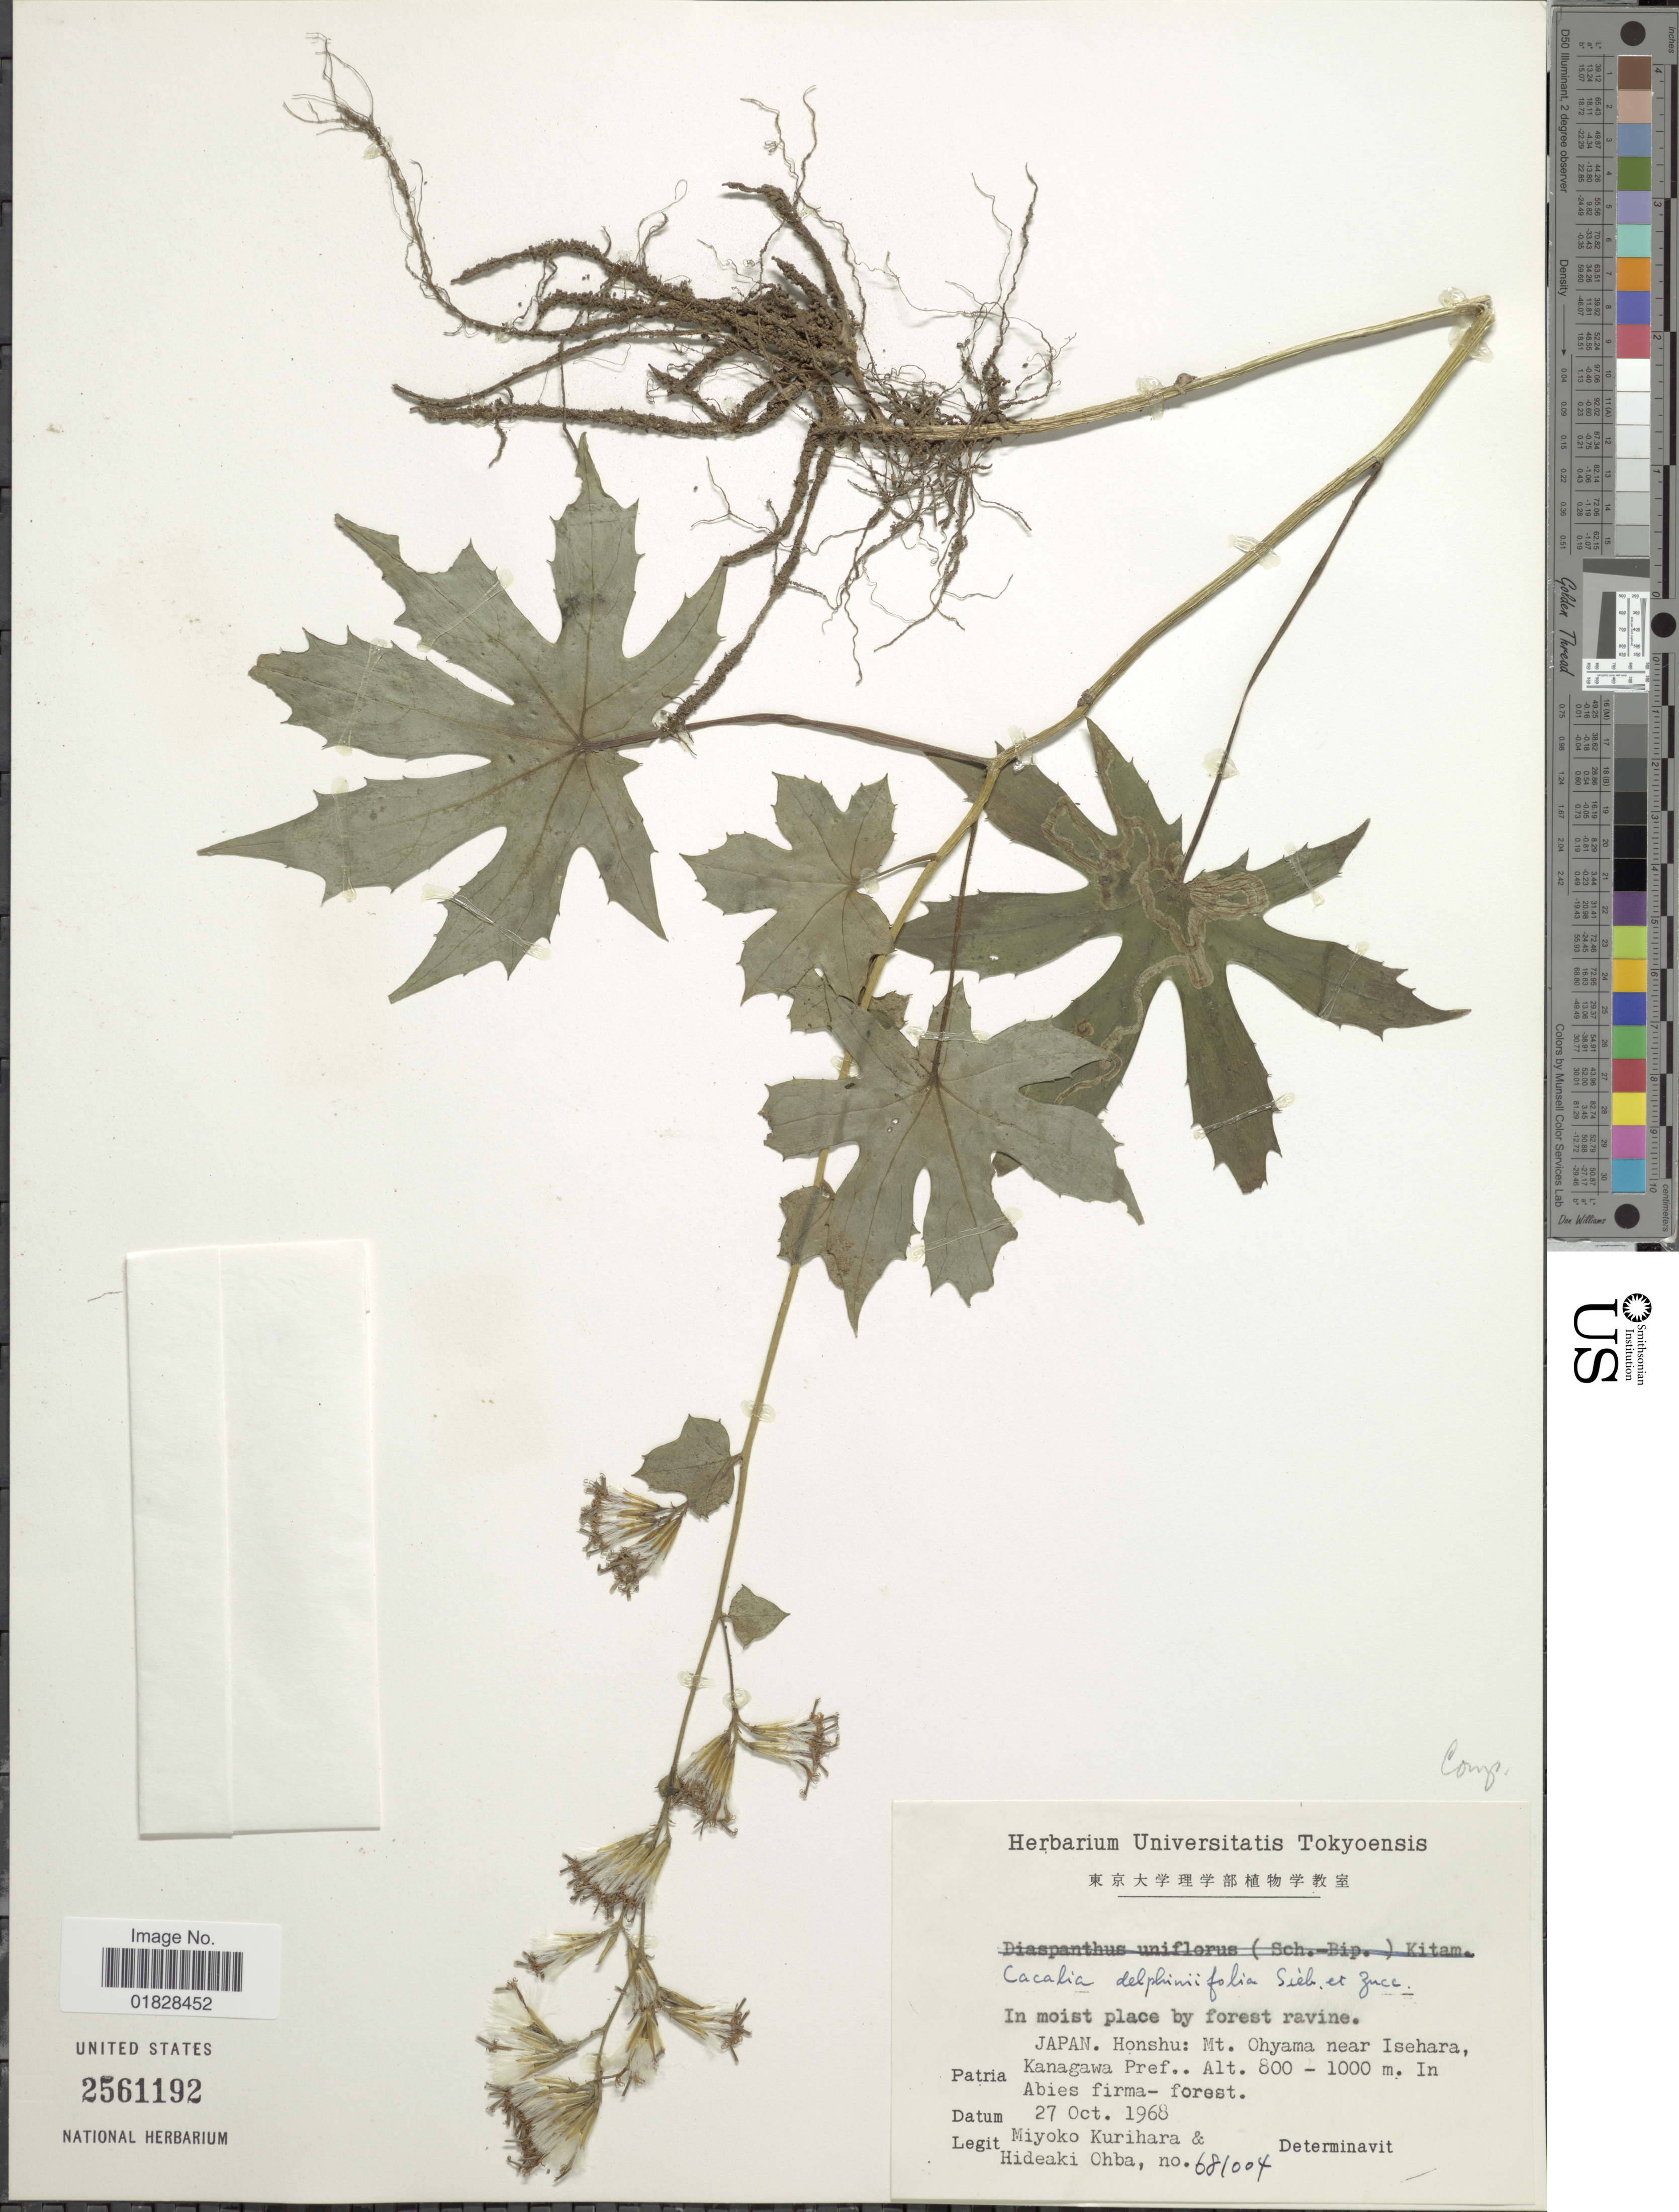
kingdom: Plantae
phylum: Tracheophyta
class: Magnoliopsida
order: Asterales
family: Asteraceae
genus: Parasenecio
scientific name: Parasenecio delphiniifolia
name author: H. Koyama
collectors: M. Kurihara & H. Ohba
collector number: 681004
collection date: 1968-10-27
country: Japan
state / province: Kanagawa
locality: Honshu: Mt. Ohyama near Isehara, Kanagawa Pref.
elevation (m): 800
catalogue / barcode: US 2561192